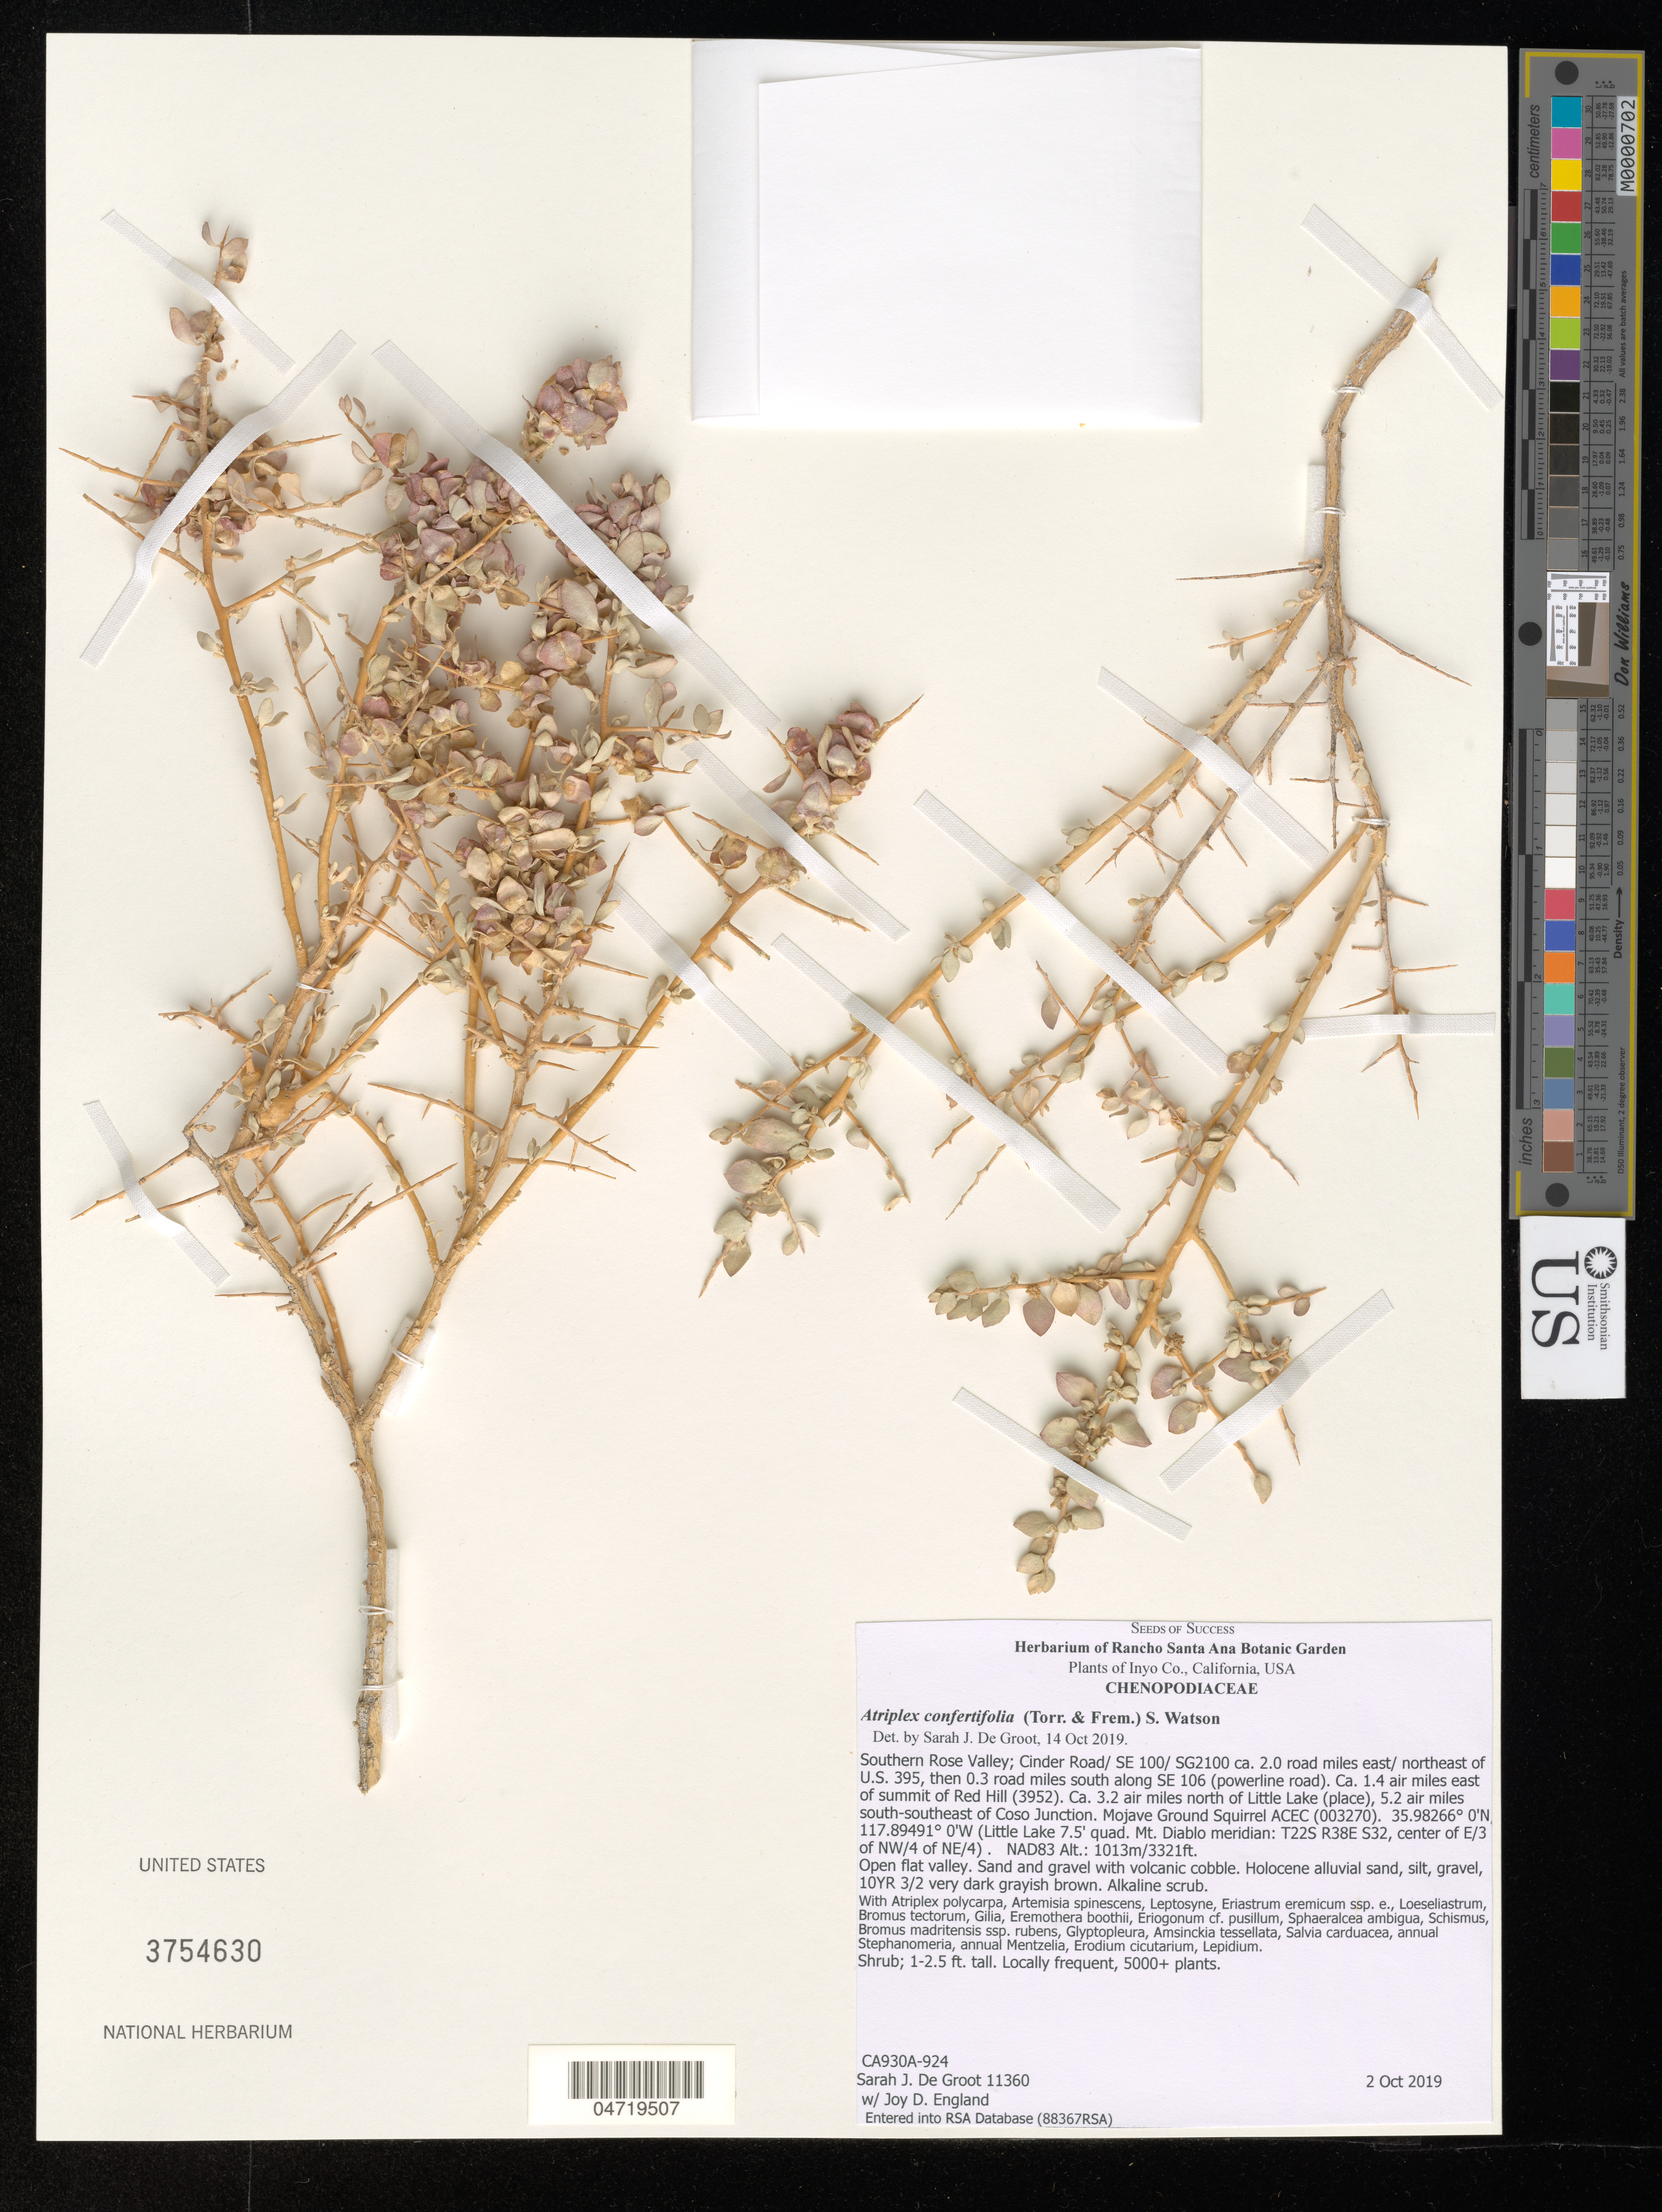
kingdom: Plantae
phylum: Tracheophyta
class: Magnoliopsida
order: Caryophyllales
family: Amaranthaceae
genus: Atriplex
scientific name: Atriplex confertifolia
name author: (Torr. & Frém.) S. Watson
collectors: S. De Groot & J. England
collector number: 11360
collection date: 2019-10-02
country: United States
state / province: California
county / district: Inyo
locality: Inyo Co. Southern Rose Valley, along Cinder Road/ SE 100/ SG2100 ca. 2.0 road miles east/ northeast of U.S. 395, then 0.3 road miles south along SE 106 (powerline road). Ca. 1.4 air miles east of summit of Red Hill (3952). Ca. 3.2 air miles north of Little Lake (place), 5.2 air miles south-southeast of Coso Junction. Mojave Ground Squirrel ACEC (003270). (Little Lake 7.5' quad. Mt. Diablo meridian: T22S R38E S32, center of E/3 of NW/4 of NE/4). NAD83.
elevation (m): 1013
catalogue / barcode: US 3754630